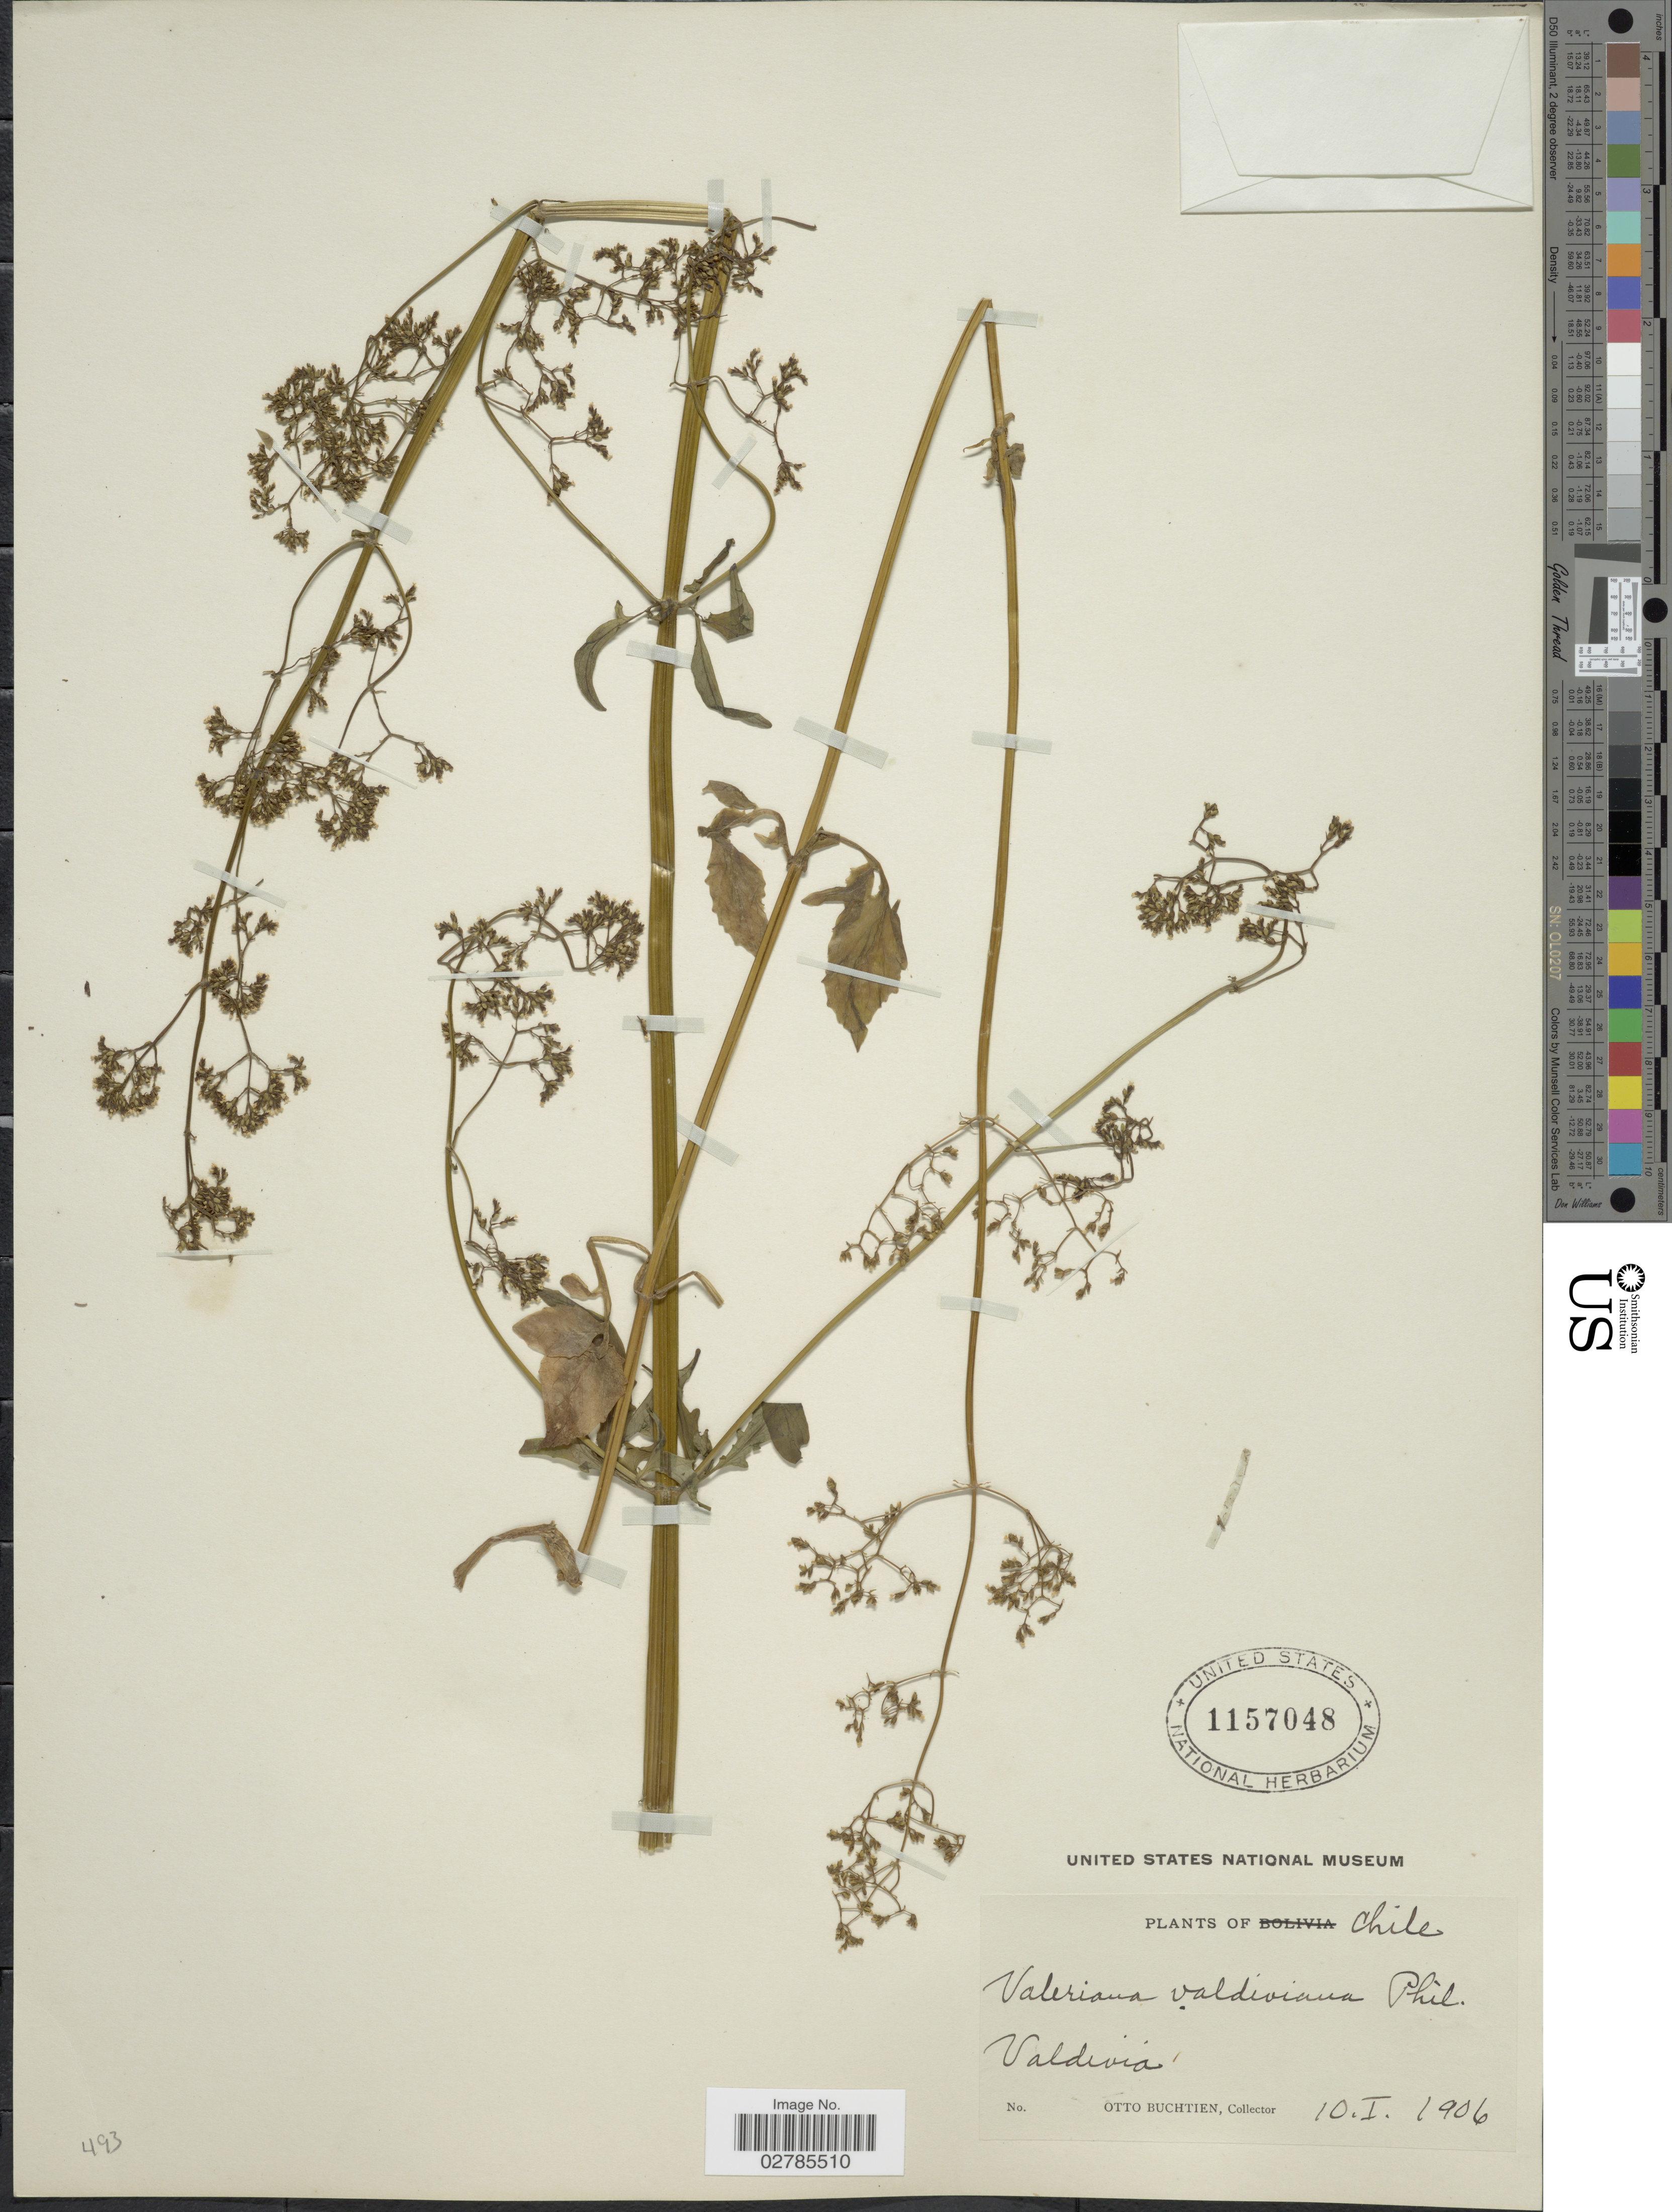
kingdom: Plantae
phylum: Tracheophyta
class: Magnoliopsida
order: Dipsacales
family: Caprifoliaceae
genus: Valeriana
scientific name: Valeriana valdiviana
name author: Phil.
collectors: O. Buchtien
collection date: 1906-01-10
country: Chile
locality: Valdivia.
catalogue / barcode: US 1157048